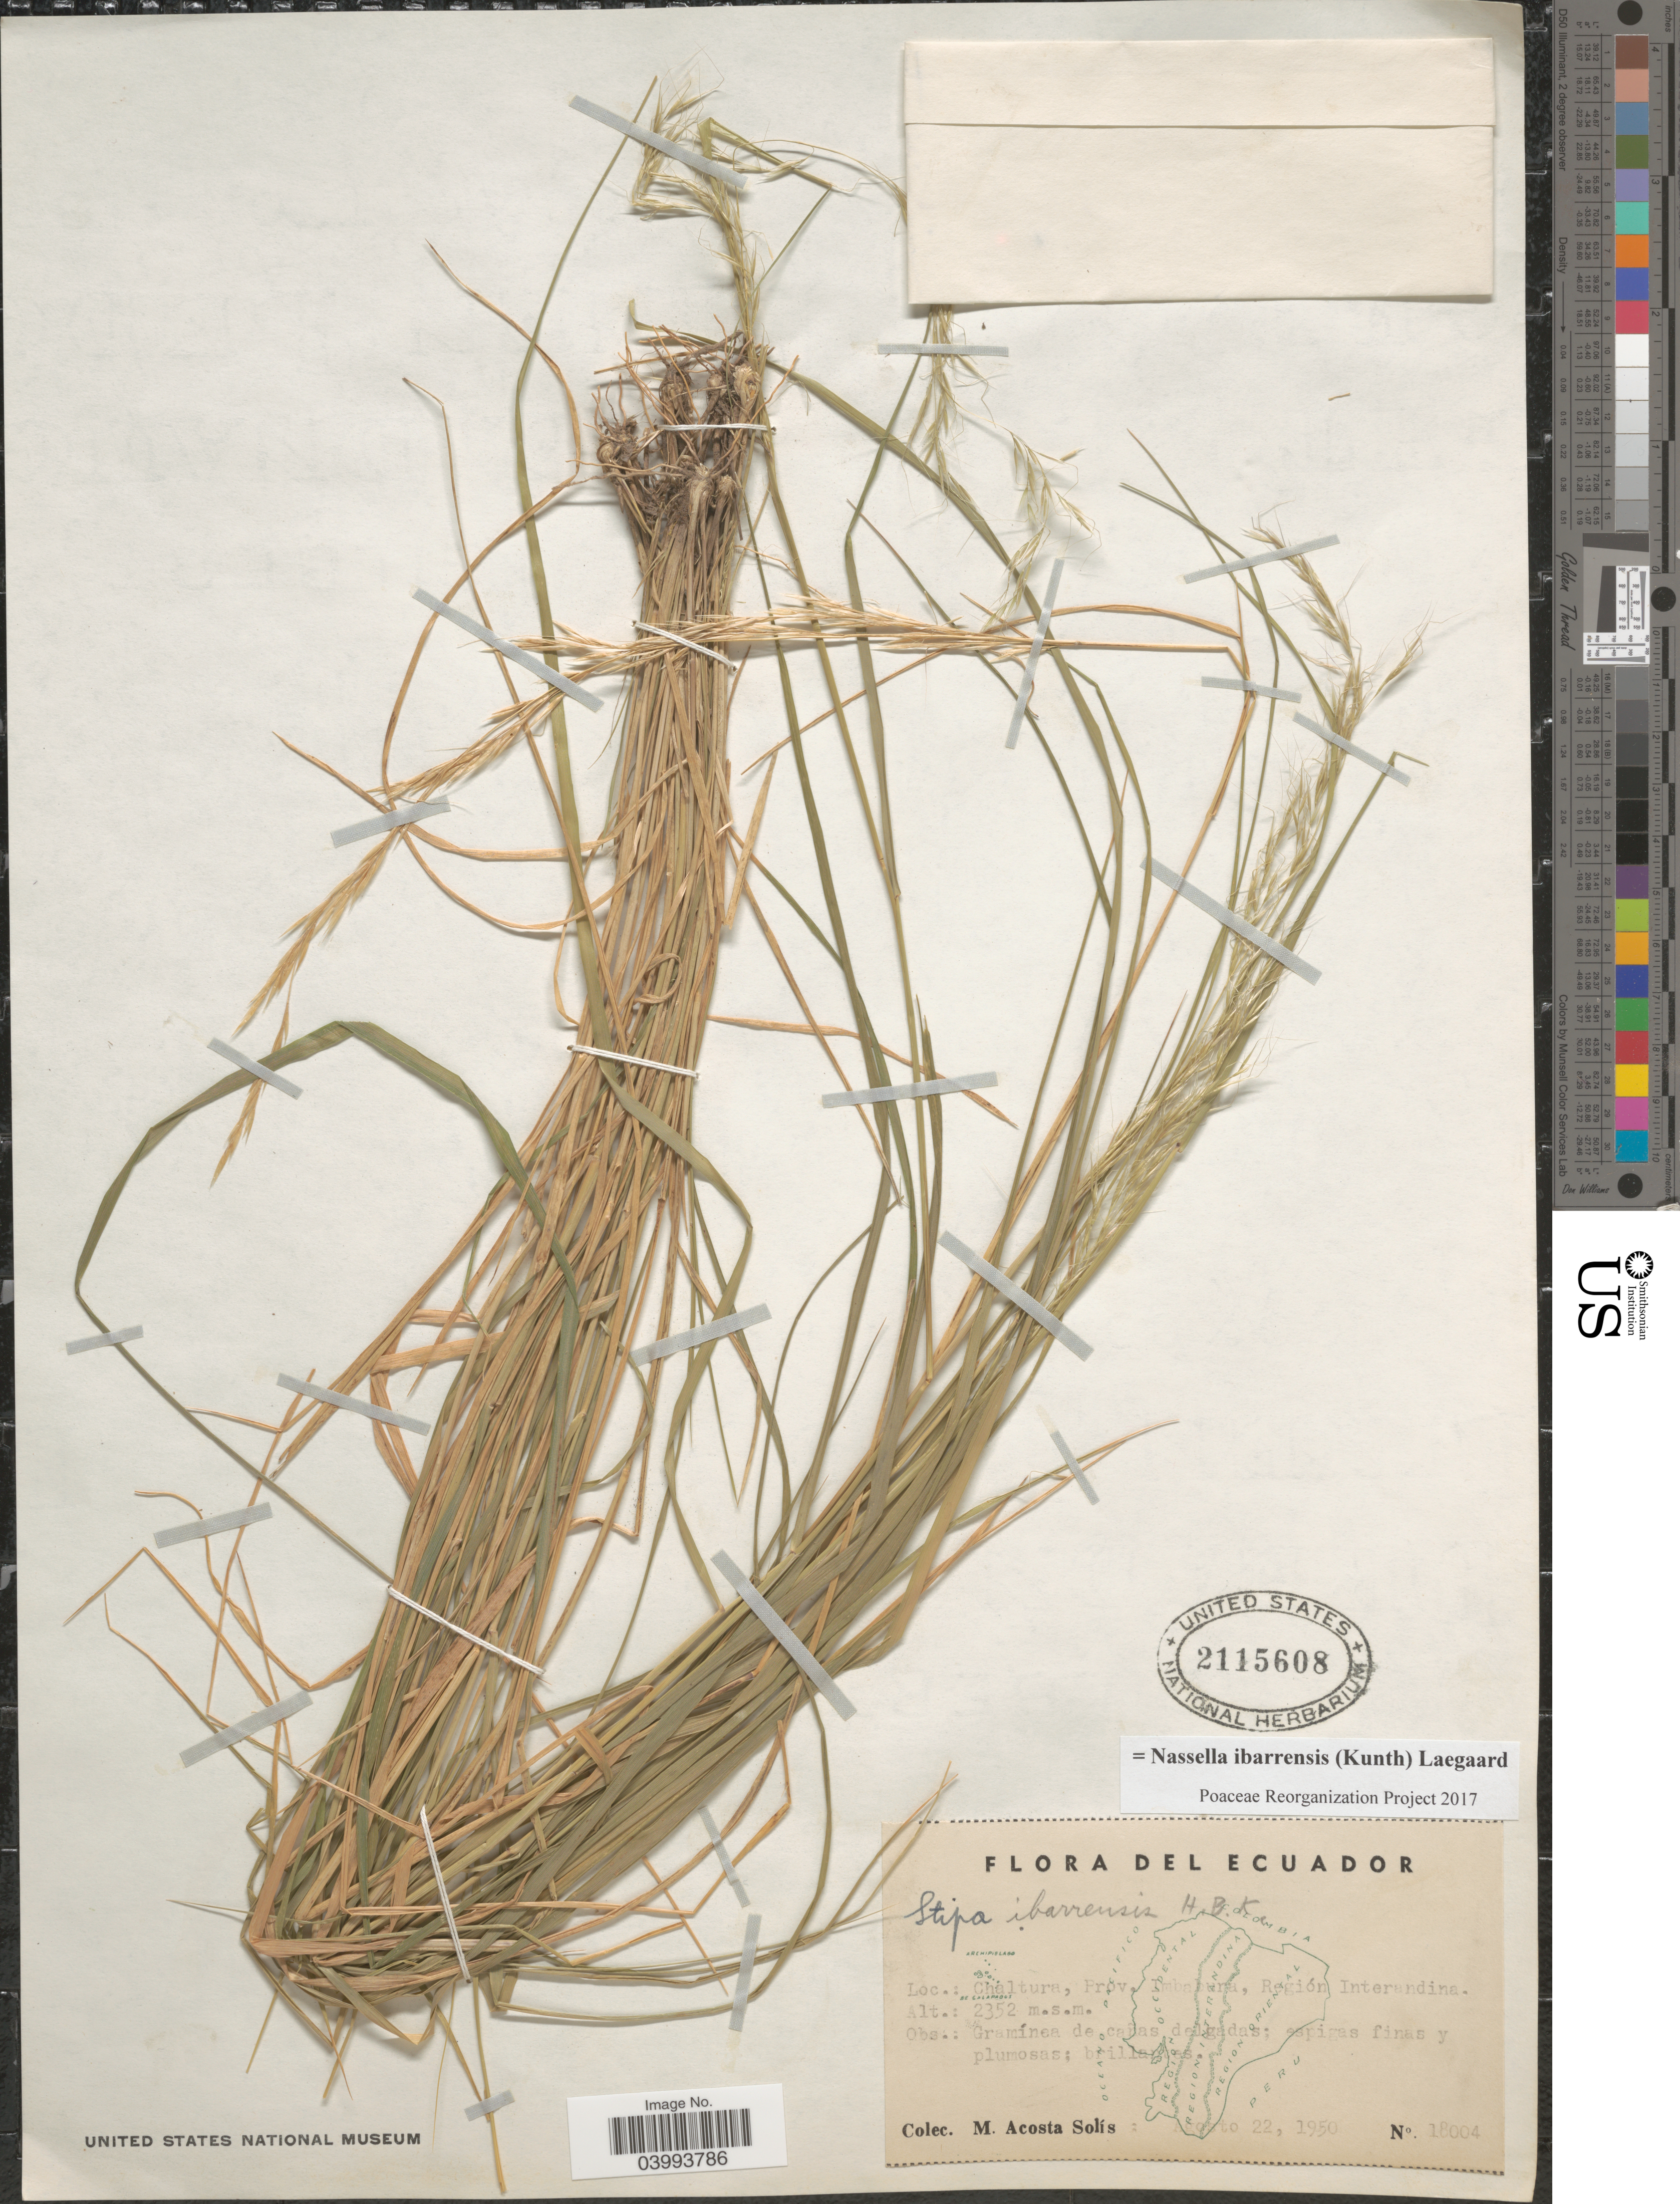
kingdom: Plantae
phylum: Tracheophyta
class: Liliopsida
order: Poales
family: Poaceae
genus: Nassella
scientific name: Nassella ibarrensis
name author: (Kunth) Lægaard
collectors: M. Acosta Solis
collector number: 18004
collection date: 1950-08-22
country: Ecuador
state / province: Imbabura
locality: Chaltura, Región Interandina.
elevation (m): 2352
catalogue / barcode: US 2115608